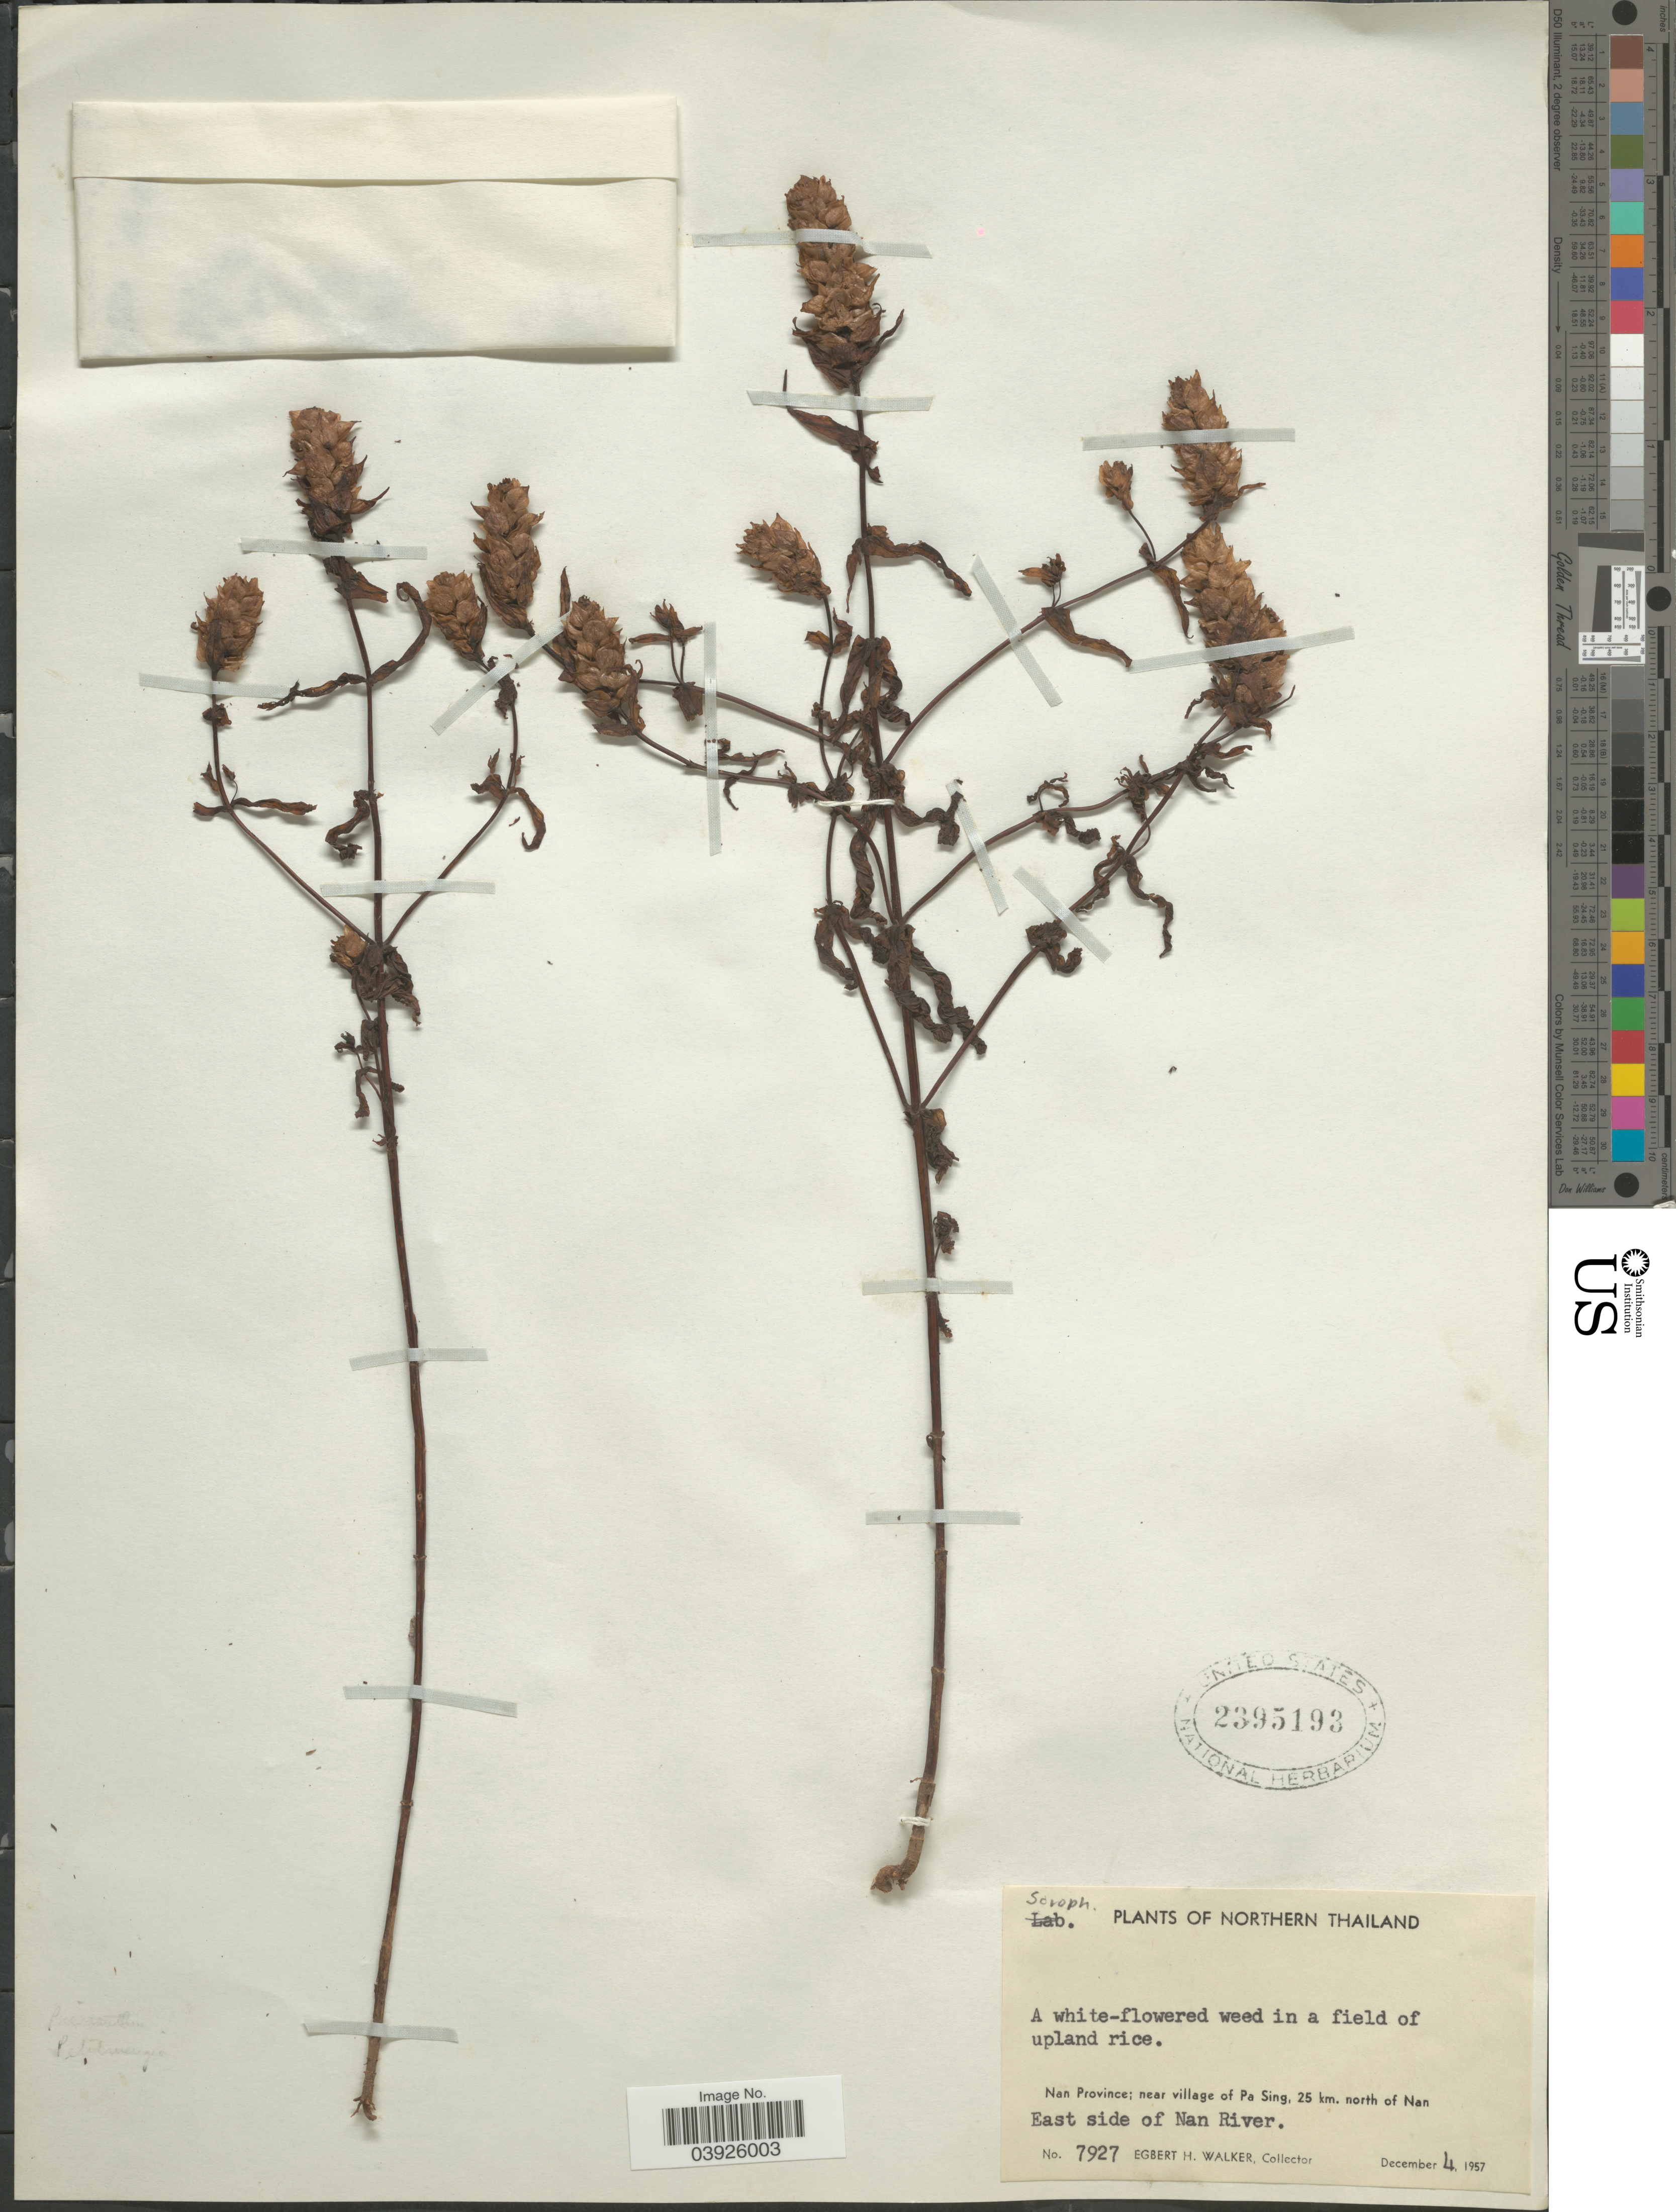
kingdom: Plantae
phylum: Tracheophyta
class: Magnoliopsida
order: Lamiales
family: Scrophulariaceae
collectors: E. H. Walker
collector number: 7927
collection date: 1957-12-04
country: Thailand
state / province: Nan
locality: Northern Thailand. Near village of Pa Sing, 25 km. north of Nan. East side of Nan River.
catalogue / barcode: US 2395193